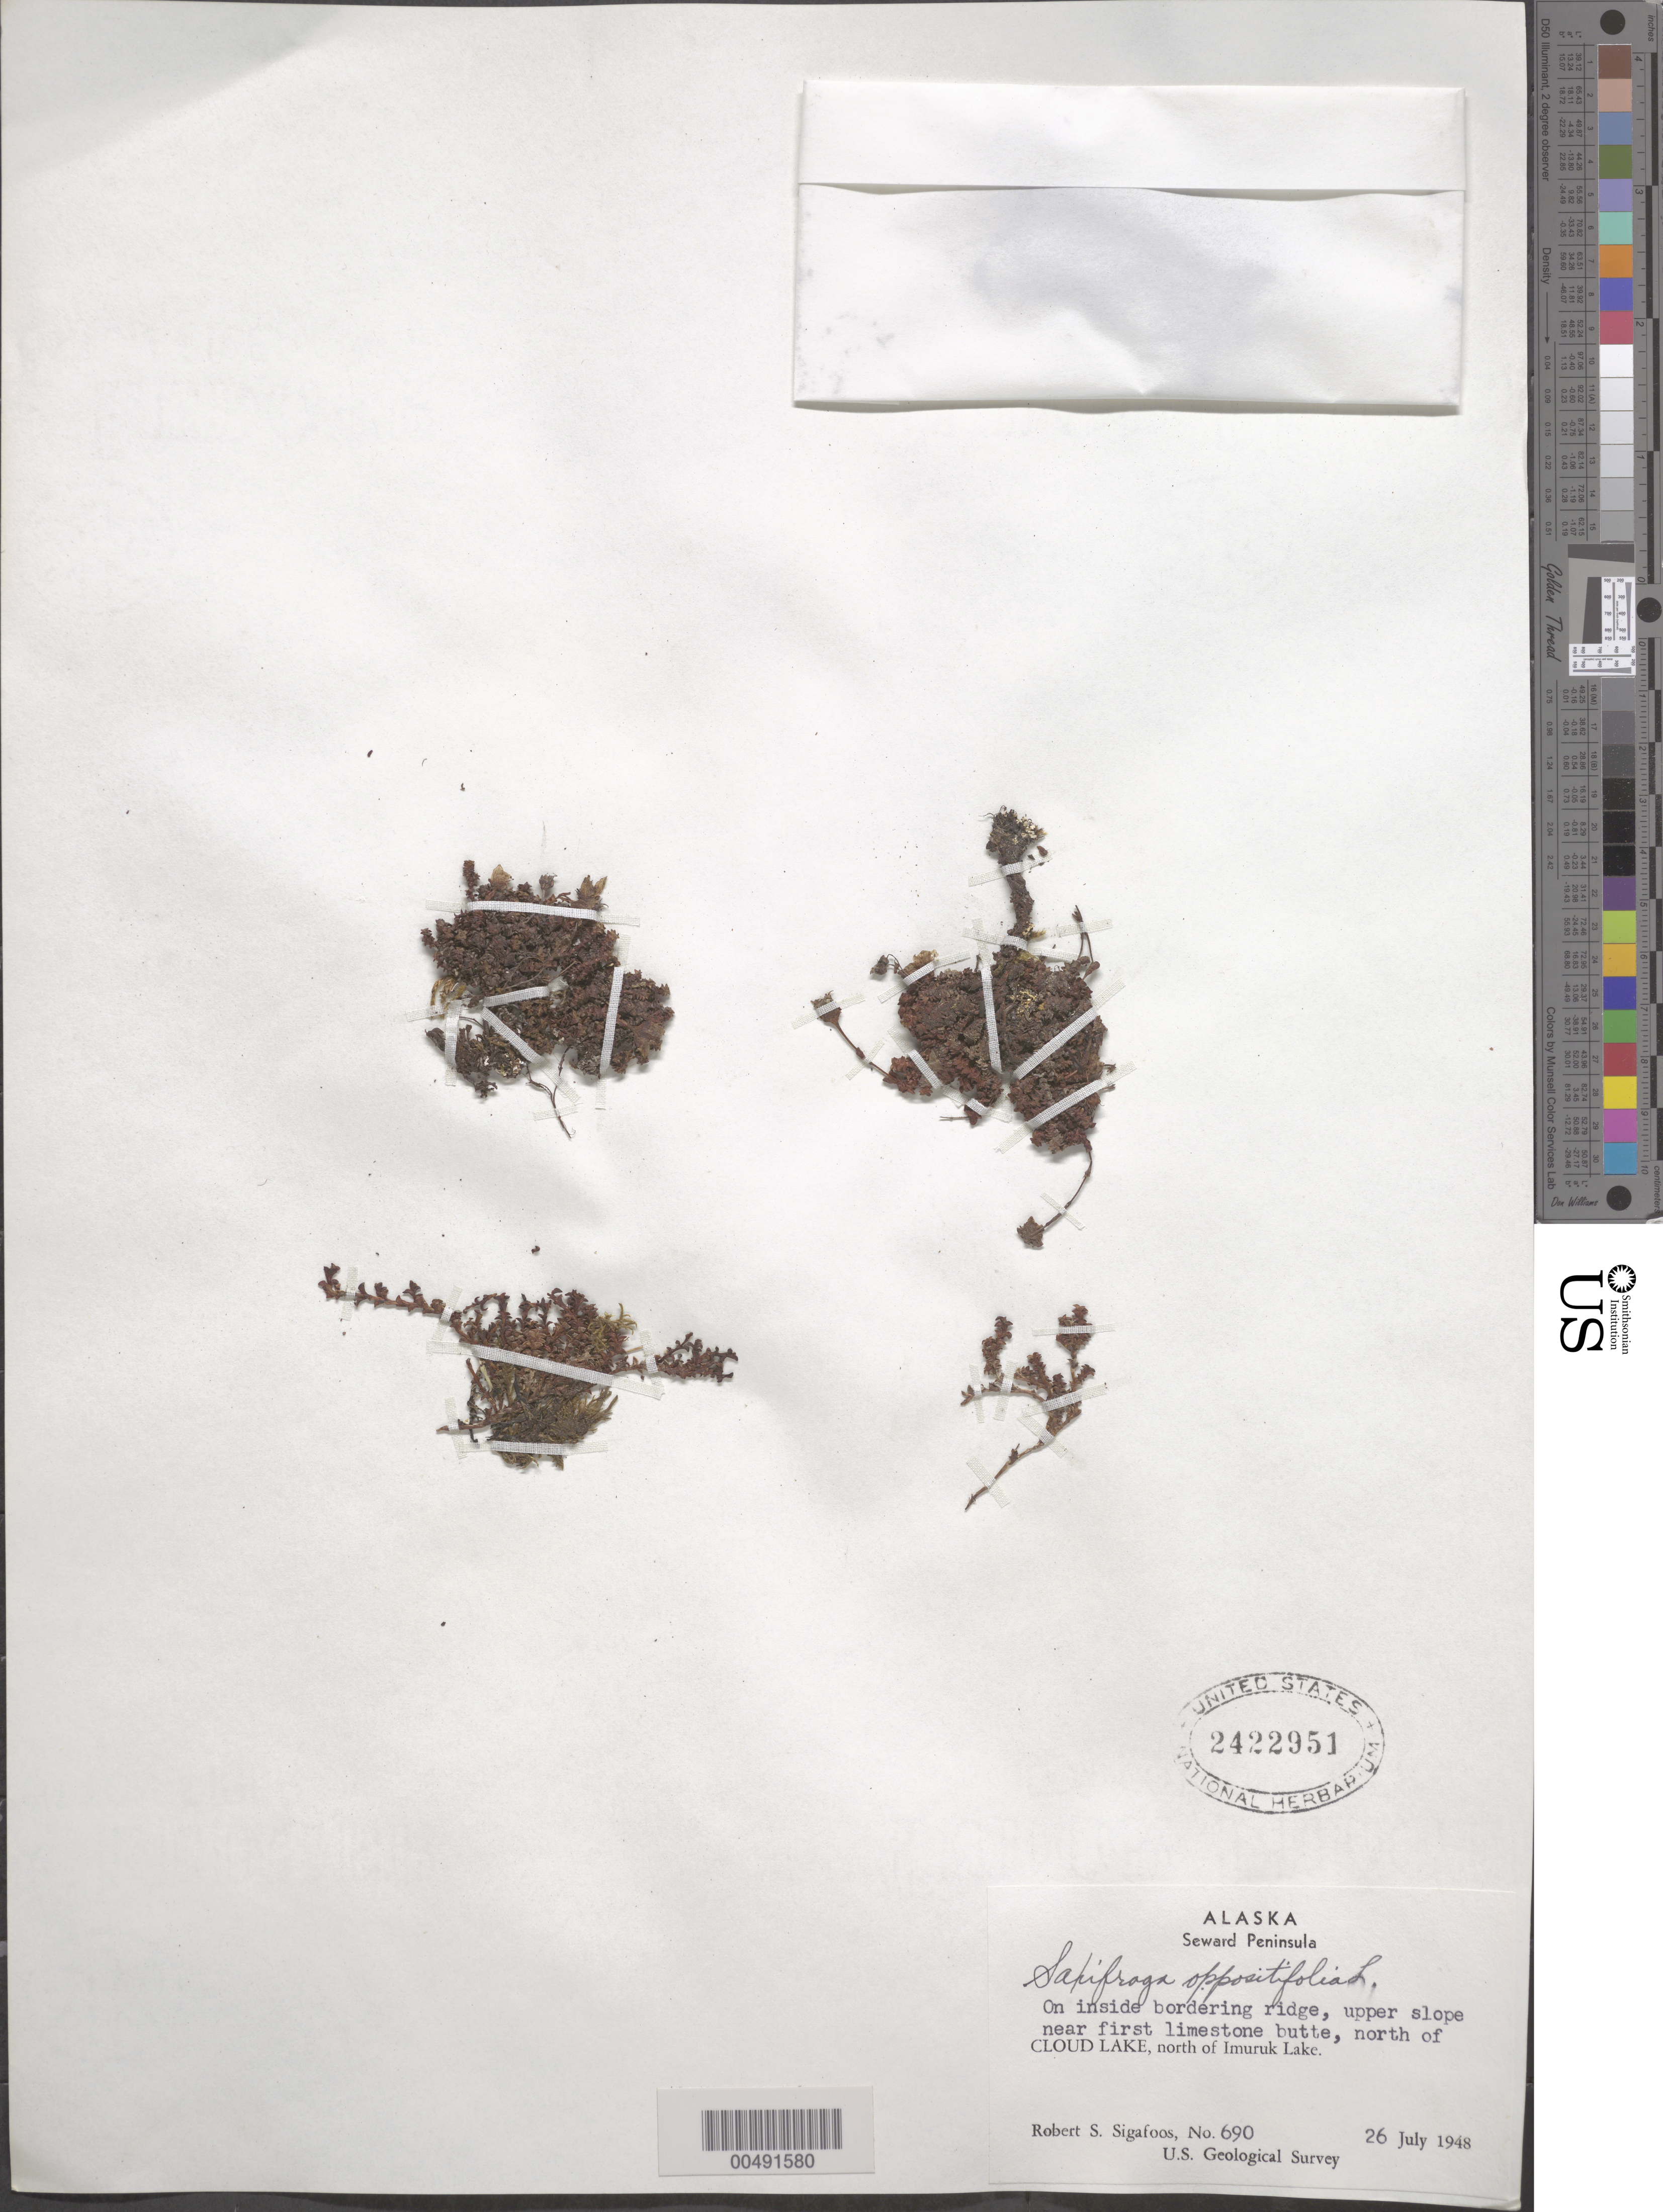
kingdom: Plantae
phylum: Tracheophyta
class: Magnoliopsida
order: Saxifragales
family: Saxifragaceae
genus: Saxifraga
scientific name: Saxifraga oppositifolia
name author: L.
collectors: R. Sigafoos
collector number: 690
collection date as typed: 26 Jul 1948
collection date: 1948-07-26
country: United States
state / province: Alaska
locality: Seward Peninsula, north of Cloud Lake, north of Imuruk Lake, near first limestone butte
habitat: on inside bordering ridge, upper slope of limestone butte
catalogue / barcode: US 2422951